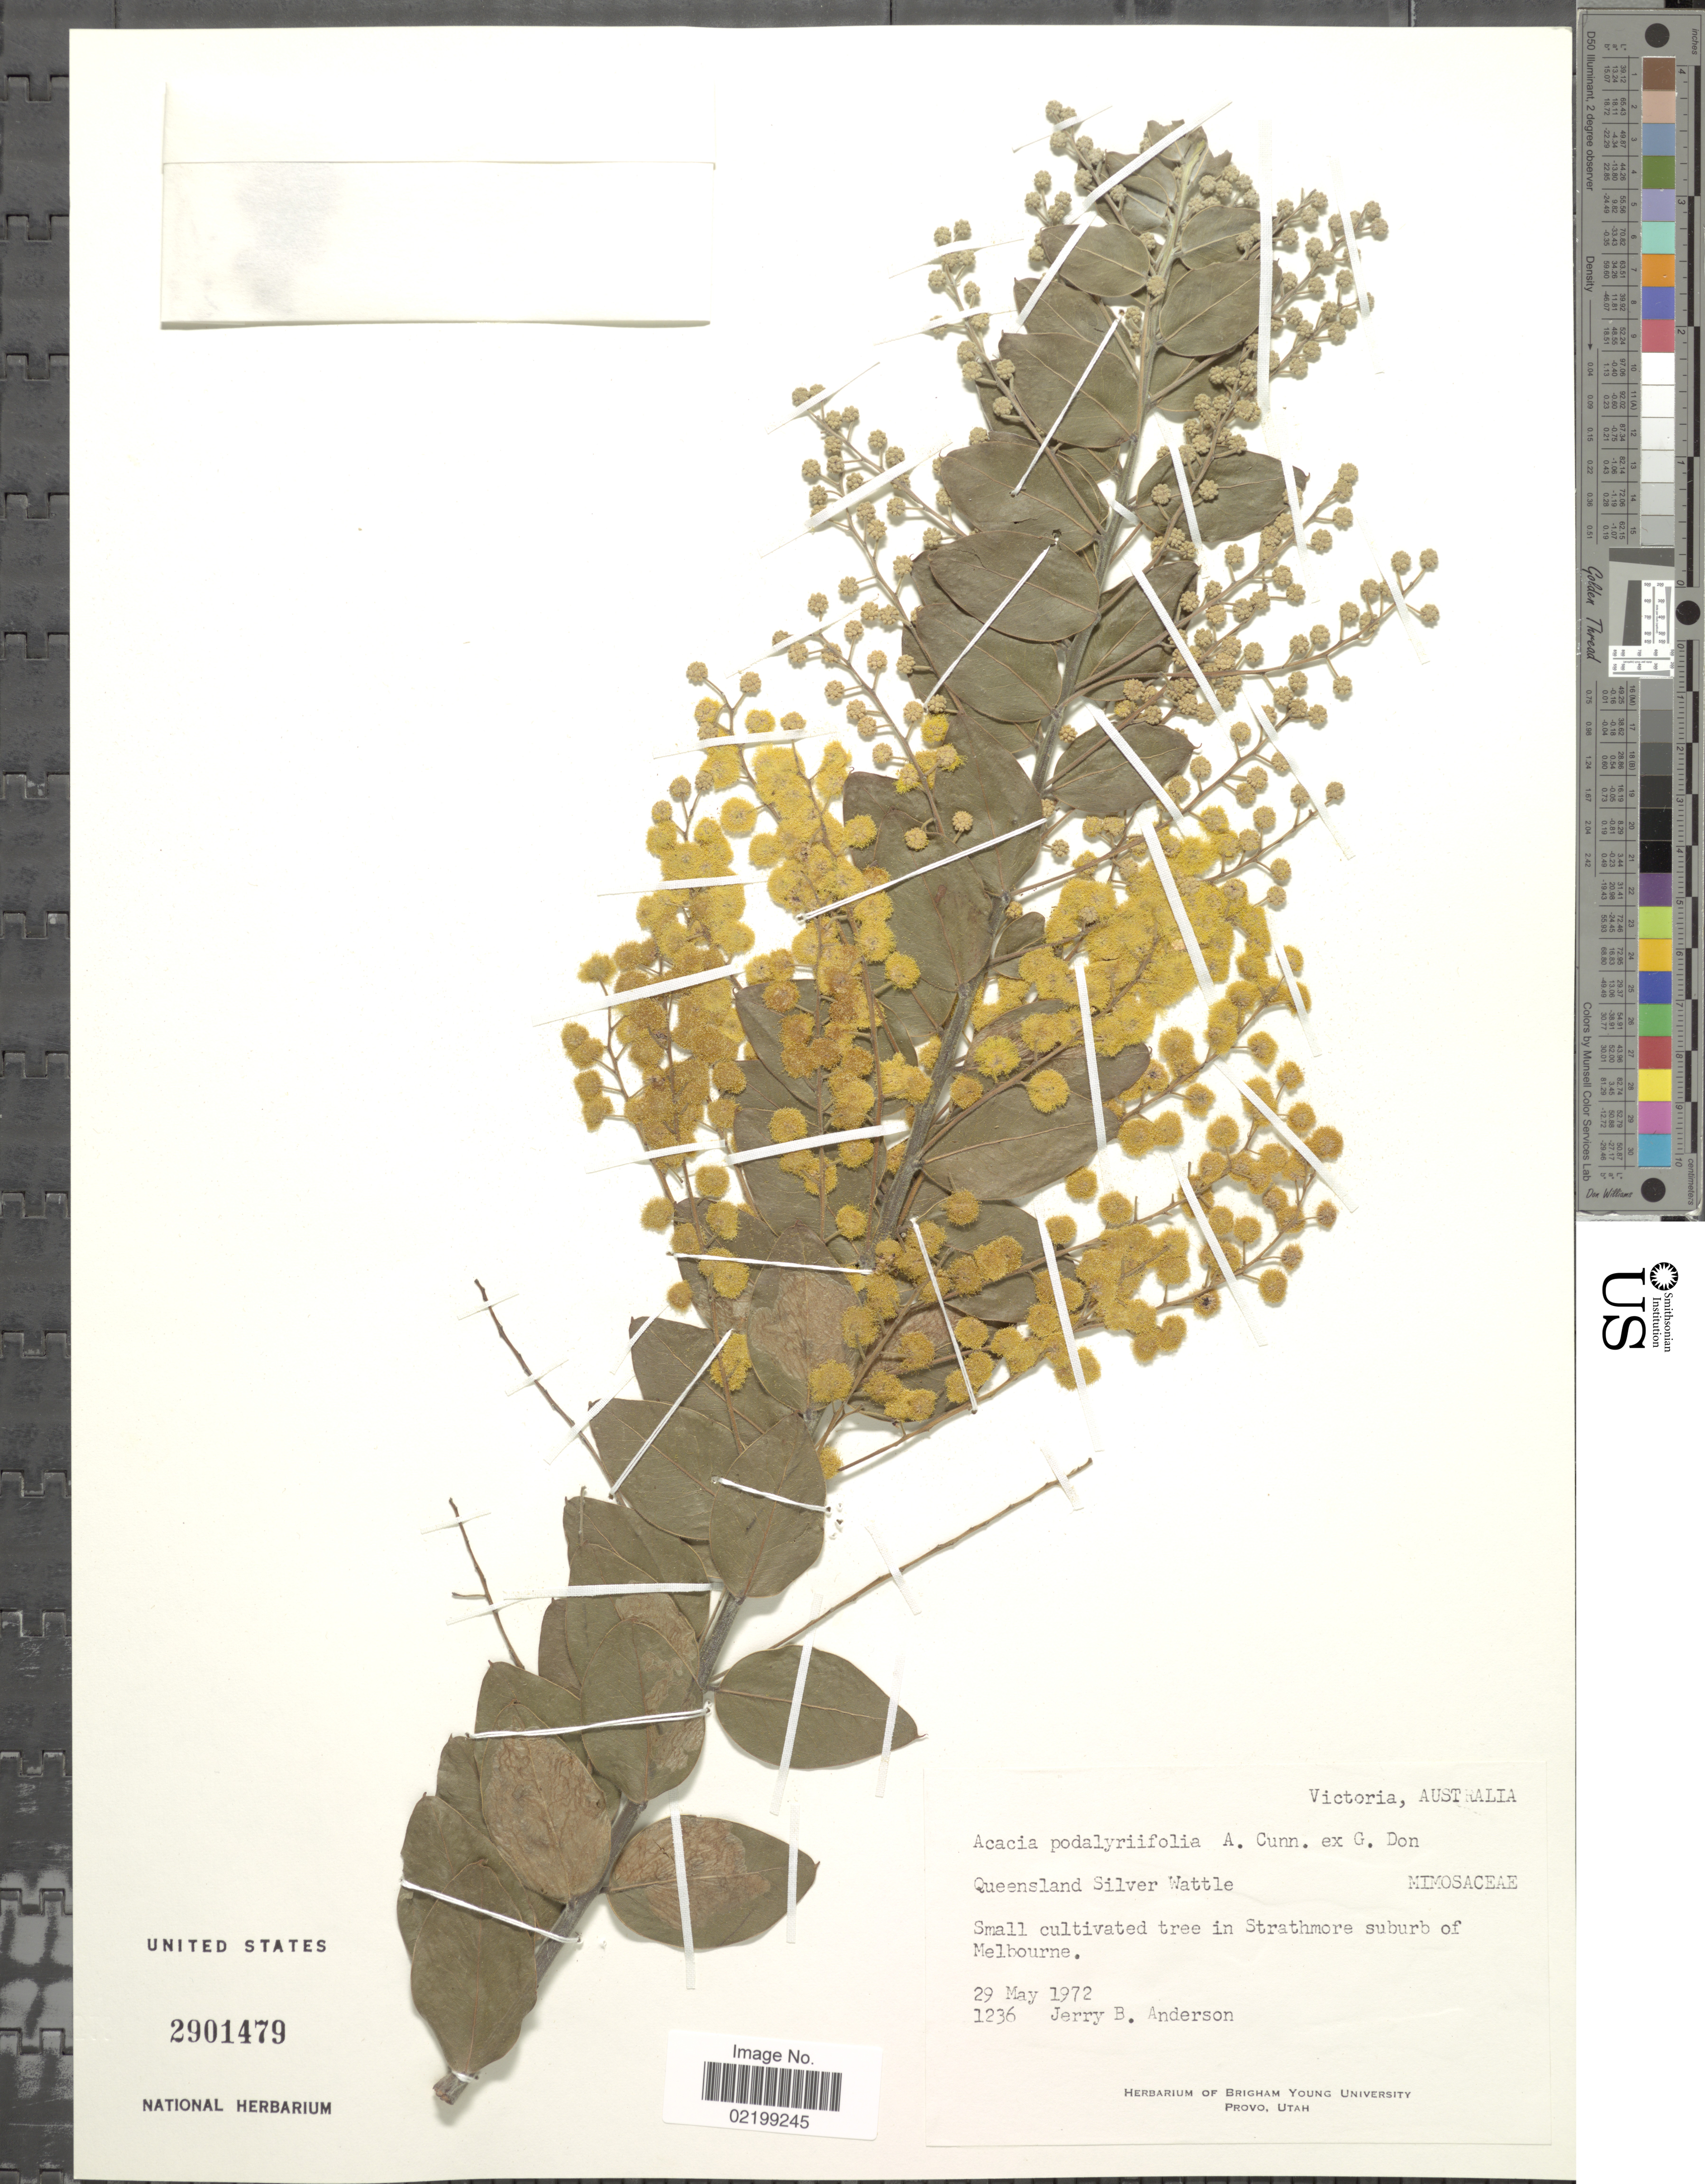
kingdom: Plantae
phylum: Tracheophyta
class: Magnoliopsida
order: Fabales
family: Fabaceae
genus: Acacia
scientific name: Acacia podalyriifolia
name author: A. Cunn. ex G. Don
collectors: J. B. Anderson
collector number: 1236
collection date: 1972-05-29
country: Australia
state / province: Queensland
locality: Queensland Silver Wattle, small cultivated tree in Stratmore suburb of Melbourne, Victoria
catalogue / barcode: US 2901479